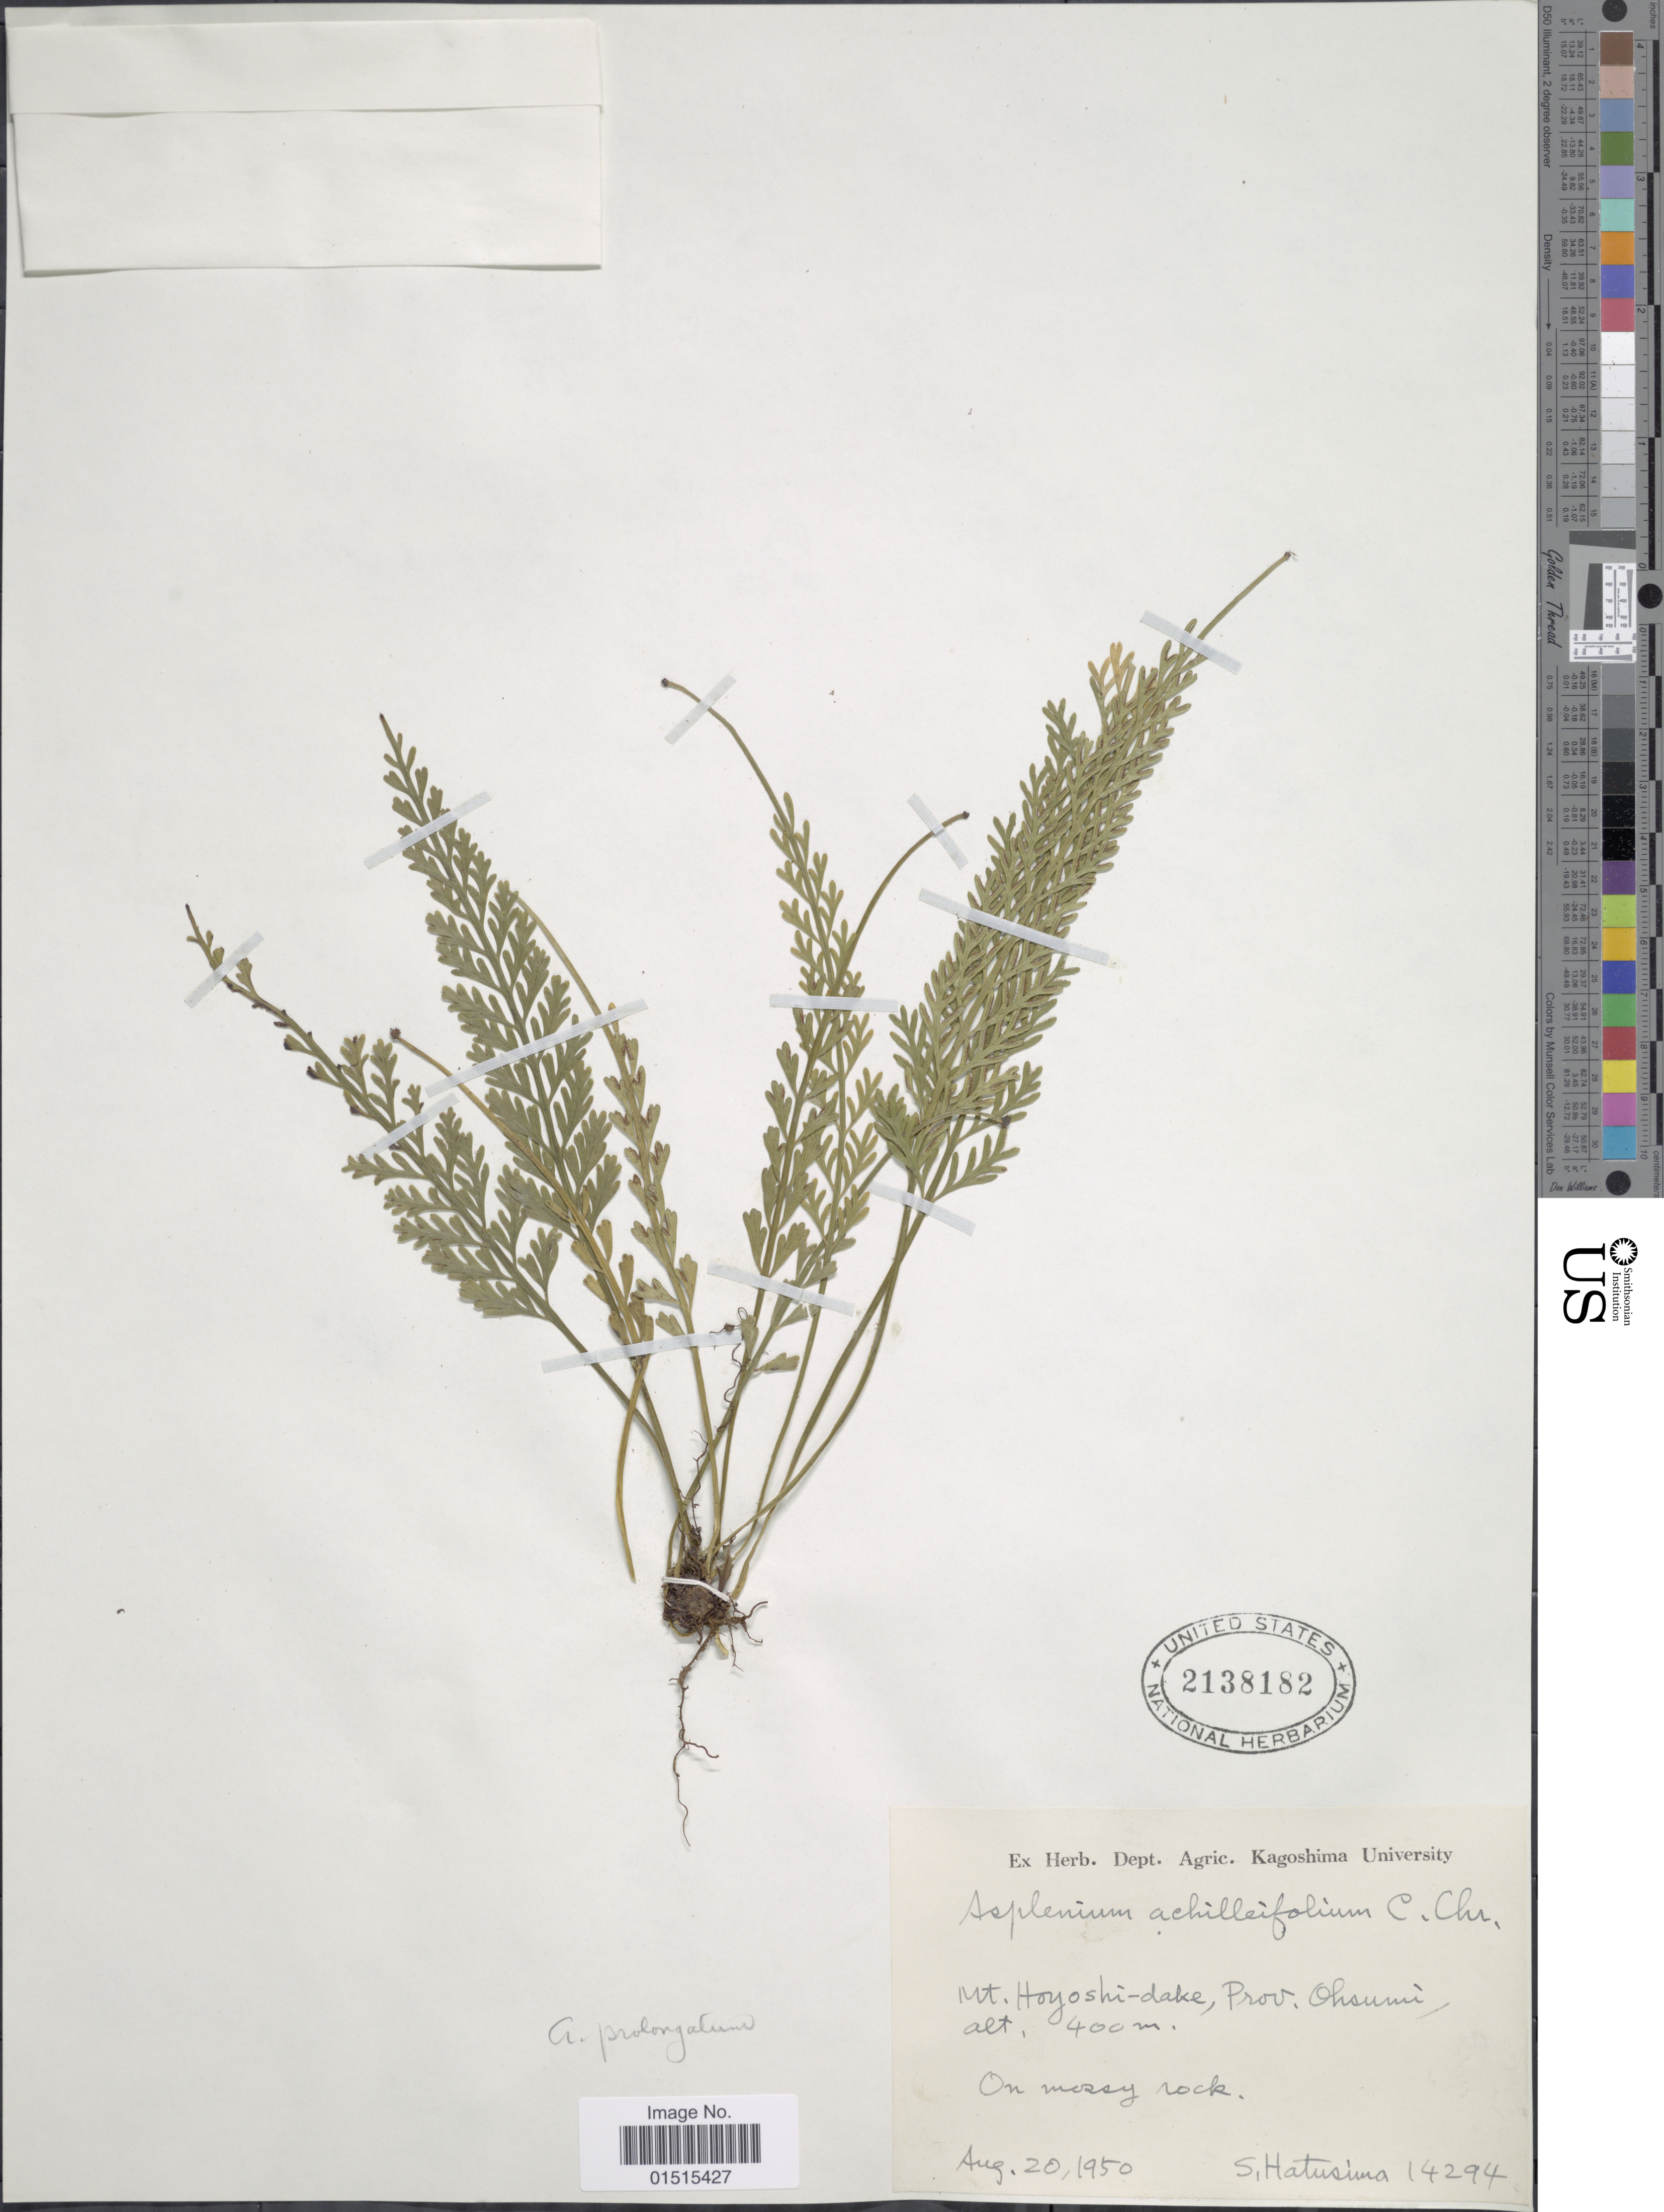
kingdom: Plantae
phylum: Tracheophyta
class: Polypodiopsida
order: Polypodiales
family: Aspleniaceae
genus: Asplenium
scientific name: Asplenium prolongatum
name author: Hook.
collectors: S. Hatusima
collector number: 14294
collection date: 1950-08-20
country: Japan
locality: Mt. Hoyoshi - dake, Prov. Ohsumi, on mossy rock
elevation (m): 400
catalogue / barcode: US 2138182